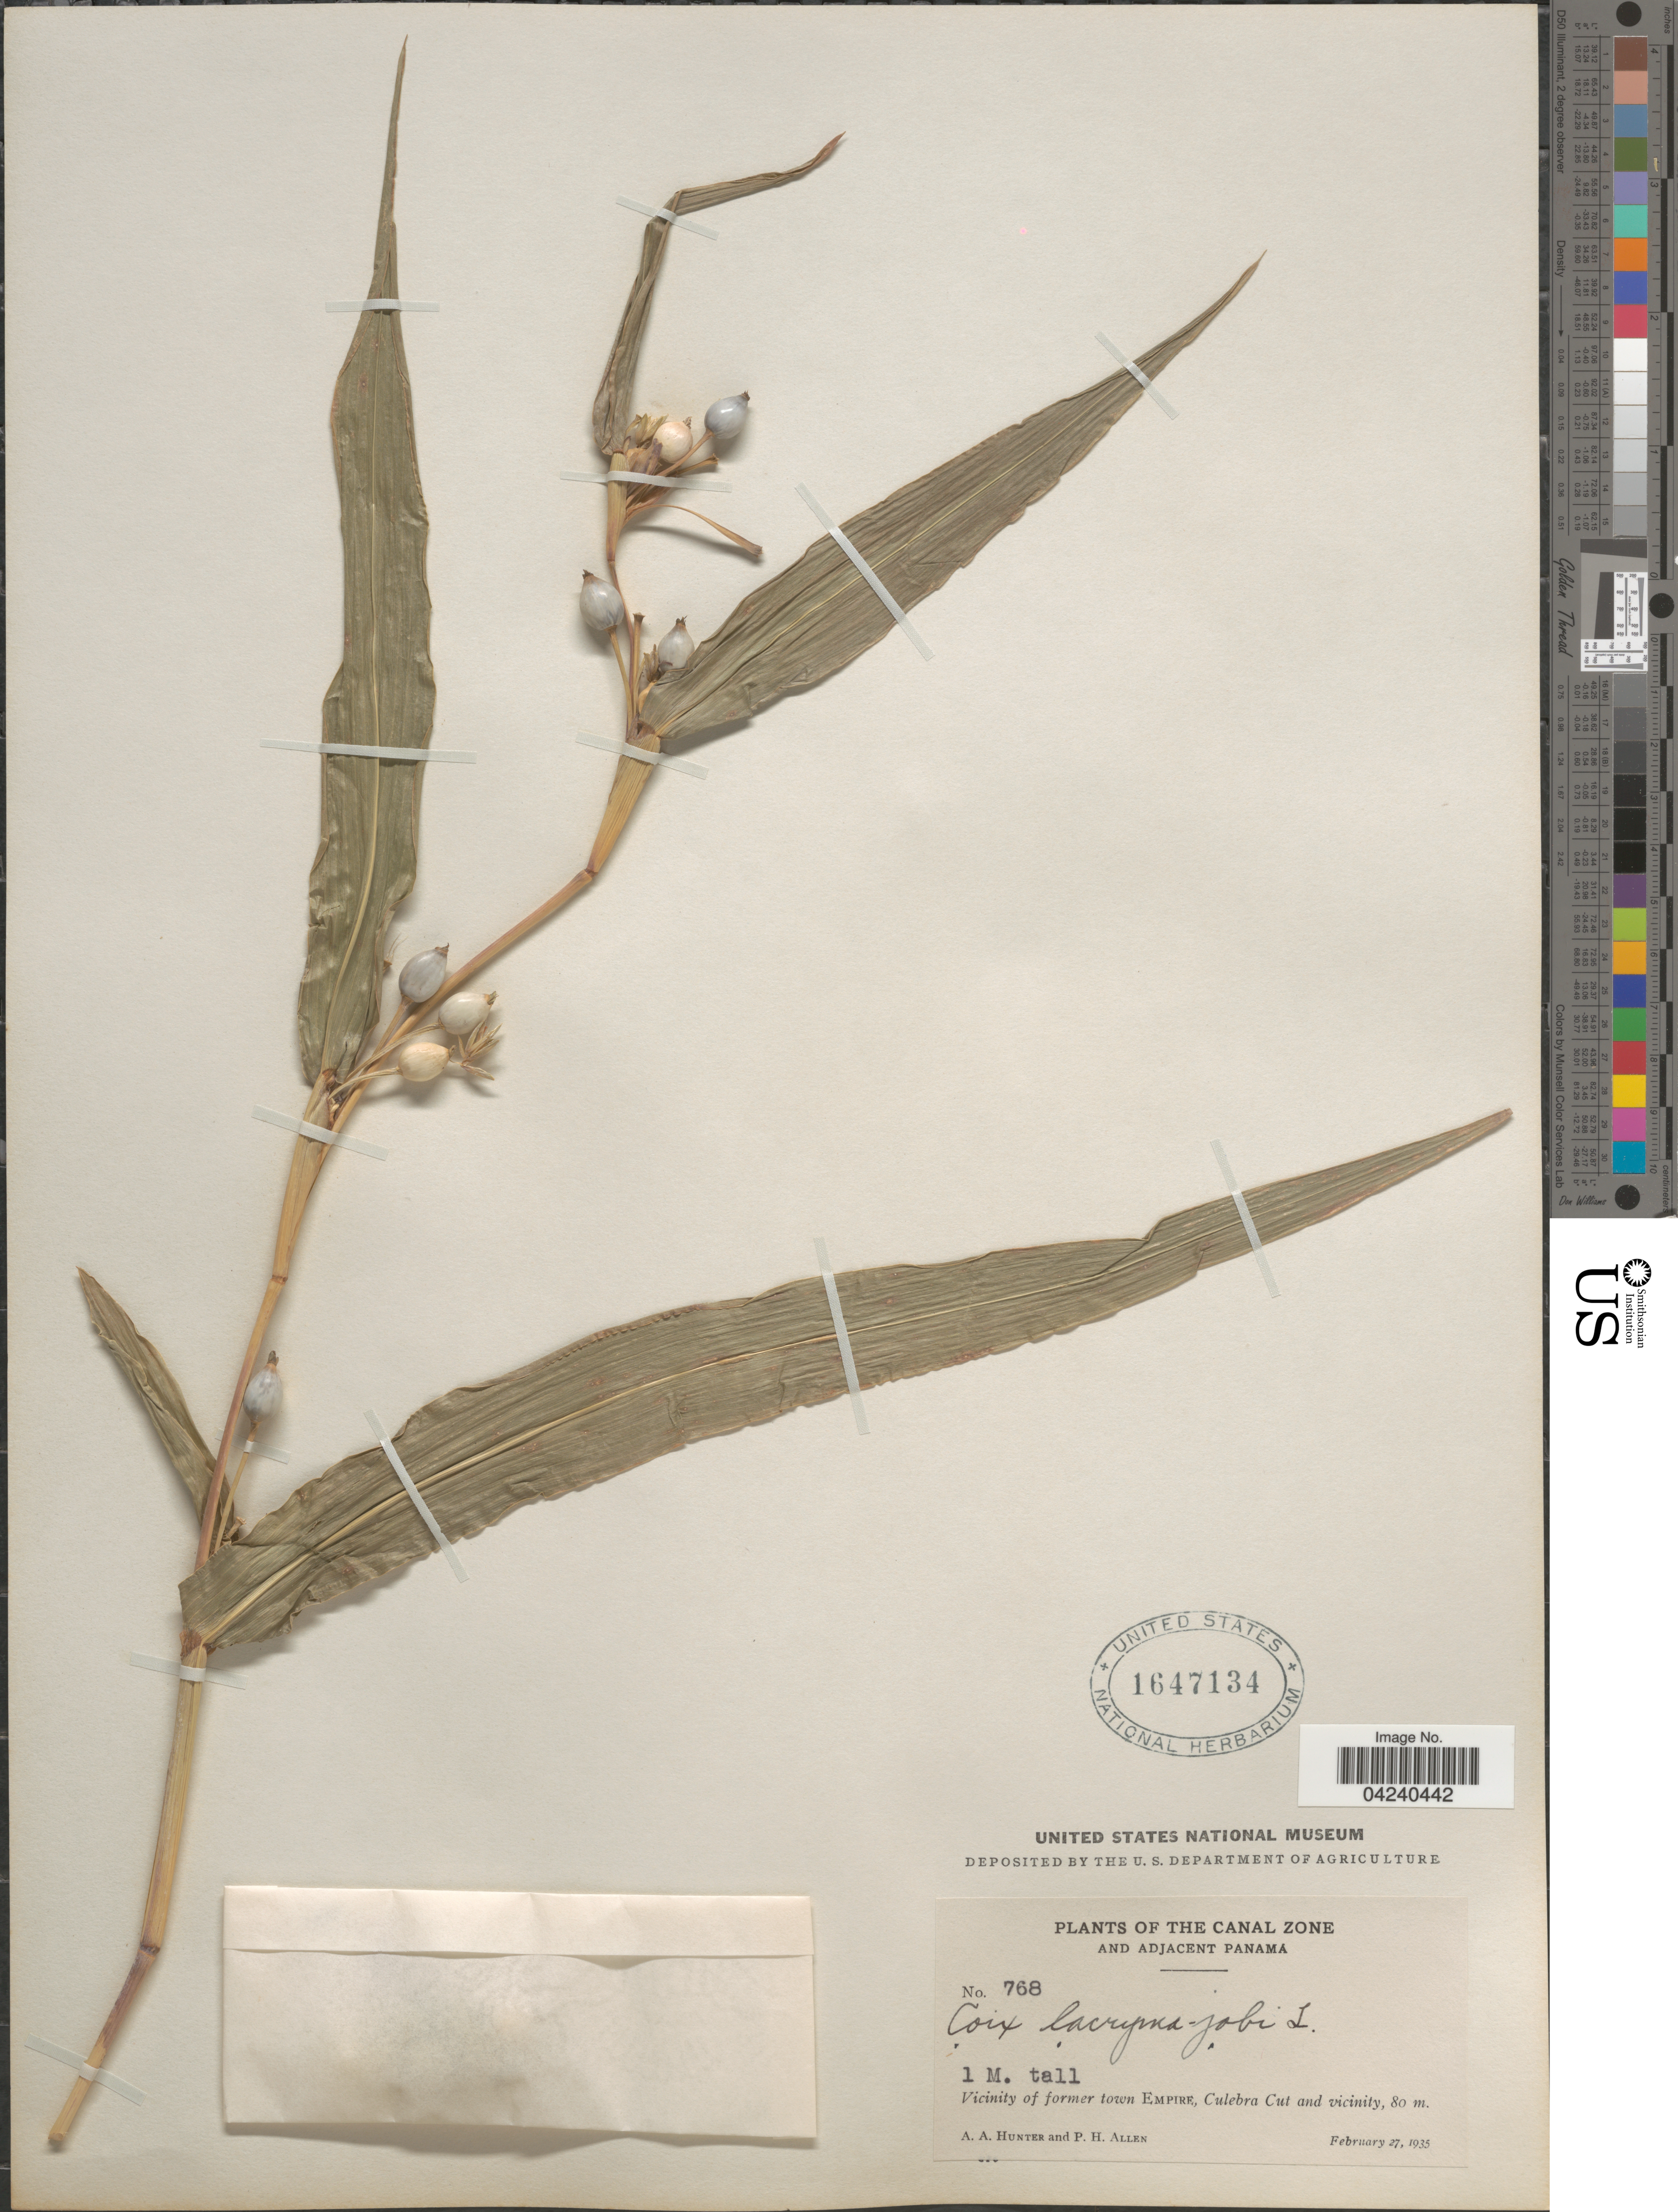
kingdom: Plantae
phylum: Tracheophyta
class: Liliopsida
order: Poales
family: Poaceae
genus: Coix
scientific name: Coix lacryma-jobi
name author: L.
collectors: A. Hunter & P. H. Allen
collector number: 768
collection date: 1935-02-27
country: Panama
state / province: Colón / Panamá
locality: The Canal Zone and adjacent Panamá. Vicinity of former town Empire, Culebra Cut and vicinity.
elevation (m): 80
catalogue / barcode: US 1647134